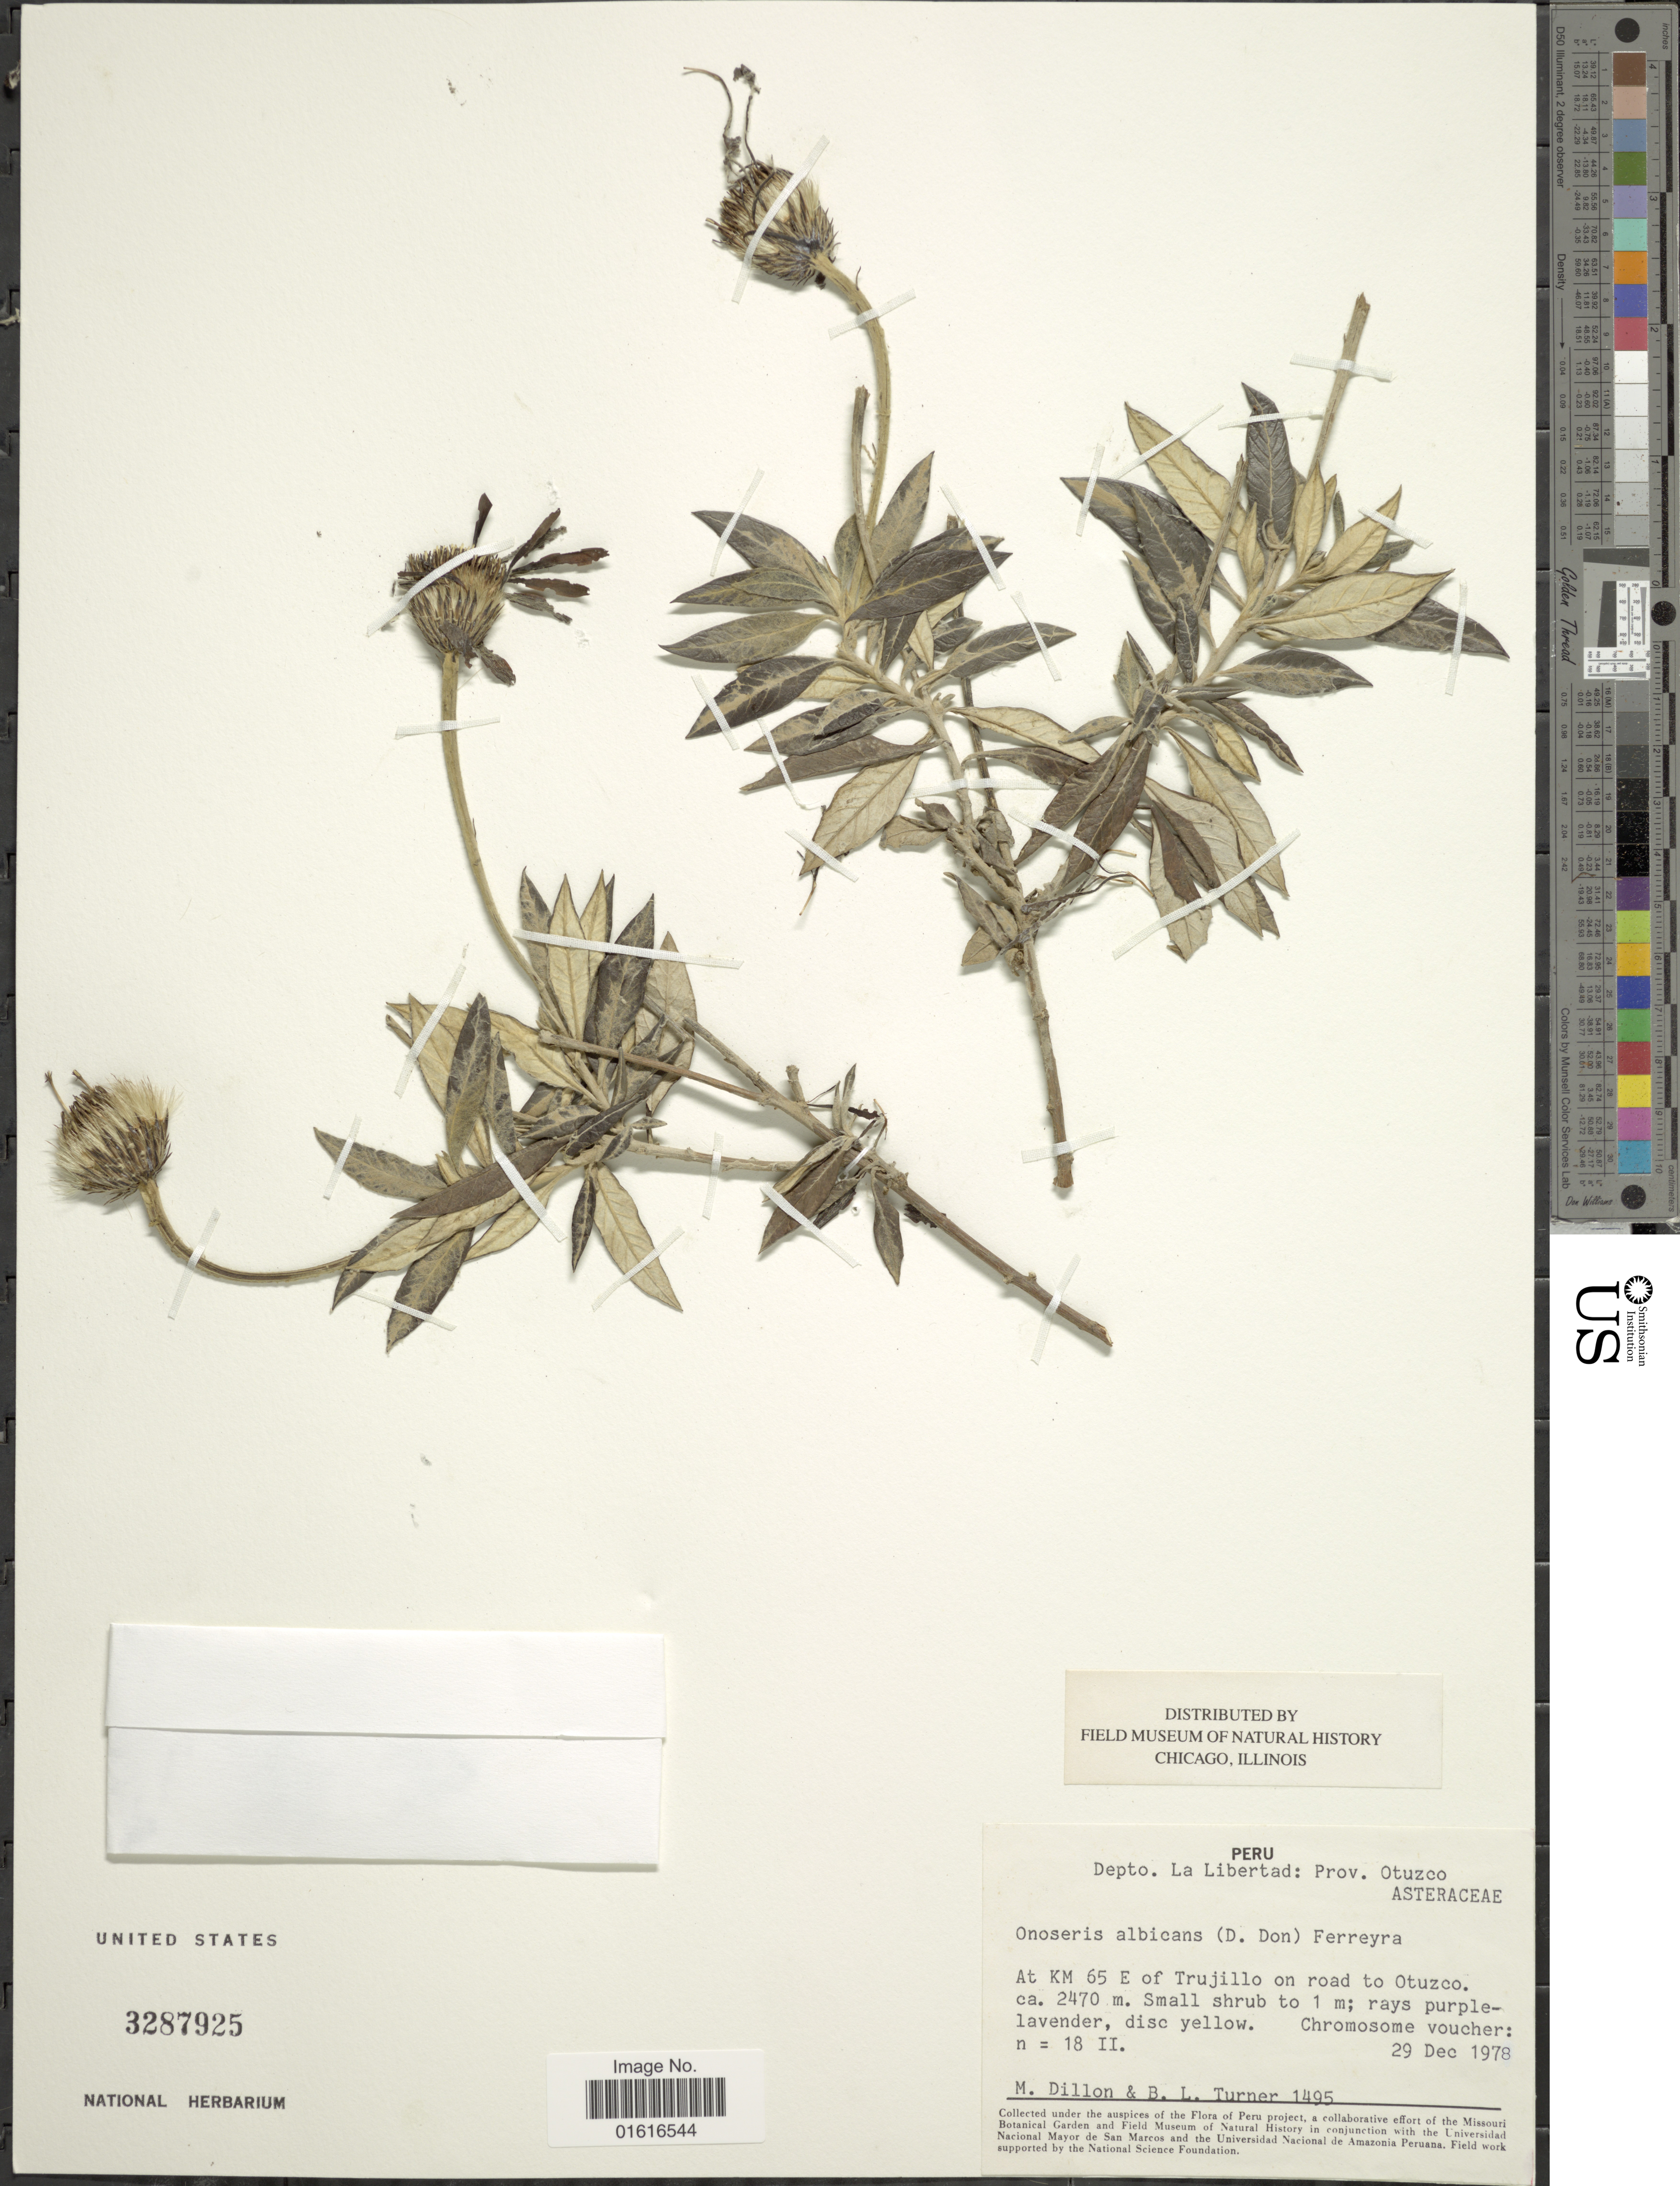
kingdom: Plantae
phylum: Tracheophyta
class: Magnoliopsida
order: Asterales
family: Asteraceae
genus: Onoseris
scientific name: Onoseris albicans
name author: (D. Don) Ferreyra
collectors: M. O. Dillon & B. L. Turner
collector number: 1495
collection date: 1978-12-29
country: Peru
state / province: La Libertad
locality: Prov. Otuzco, at km 65 E of Trujillo on road to Otuzco.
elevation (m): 2470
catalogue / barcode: US 3287925